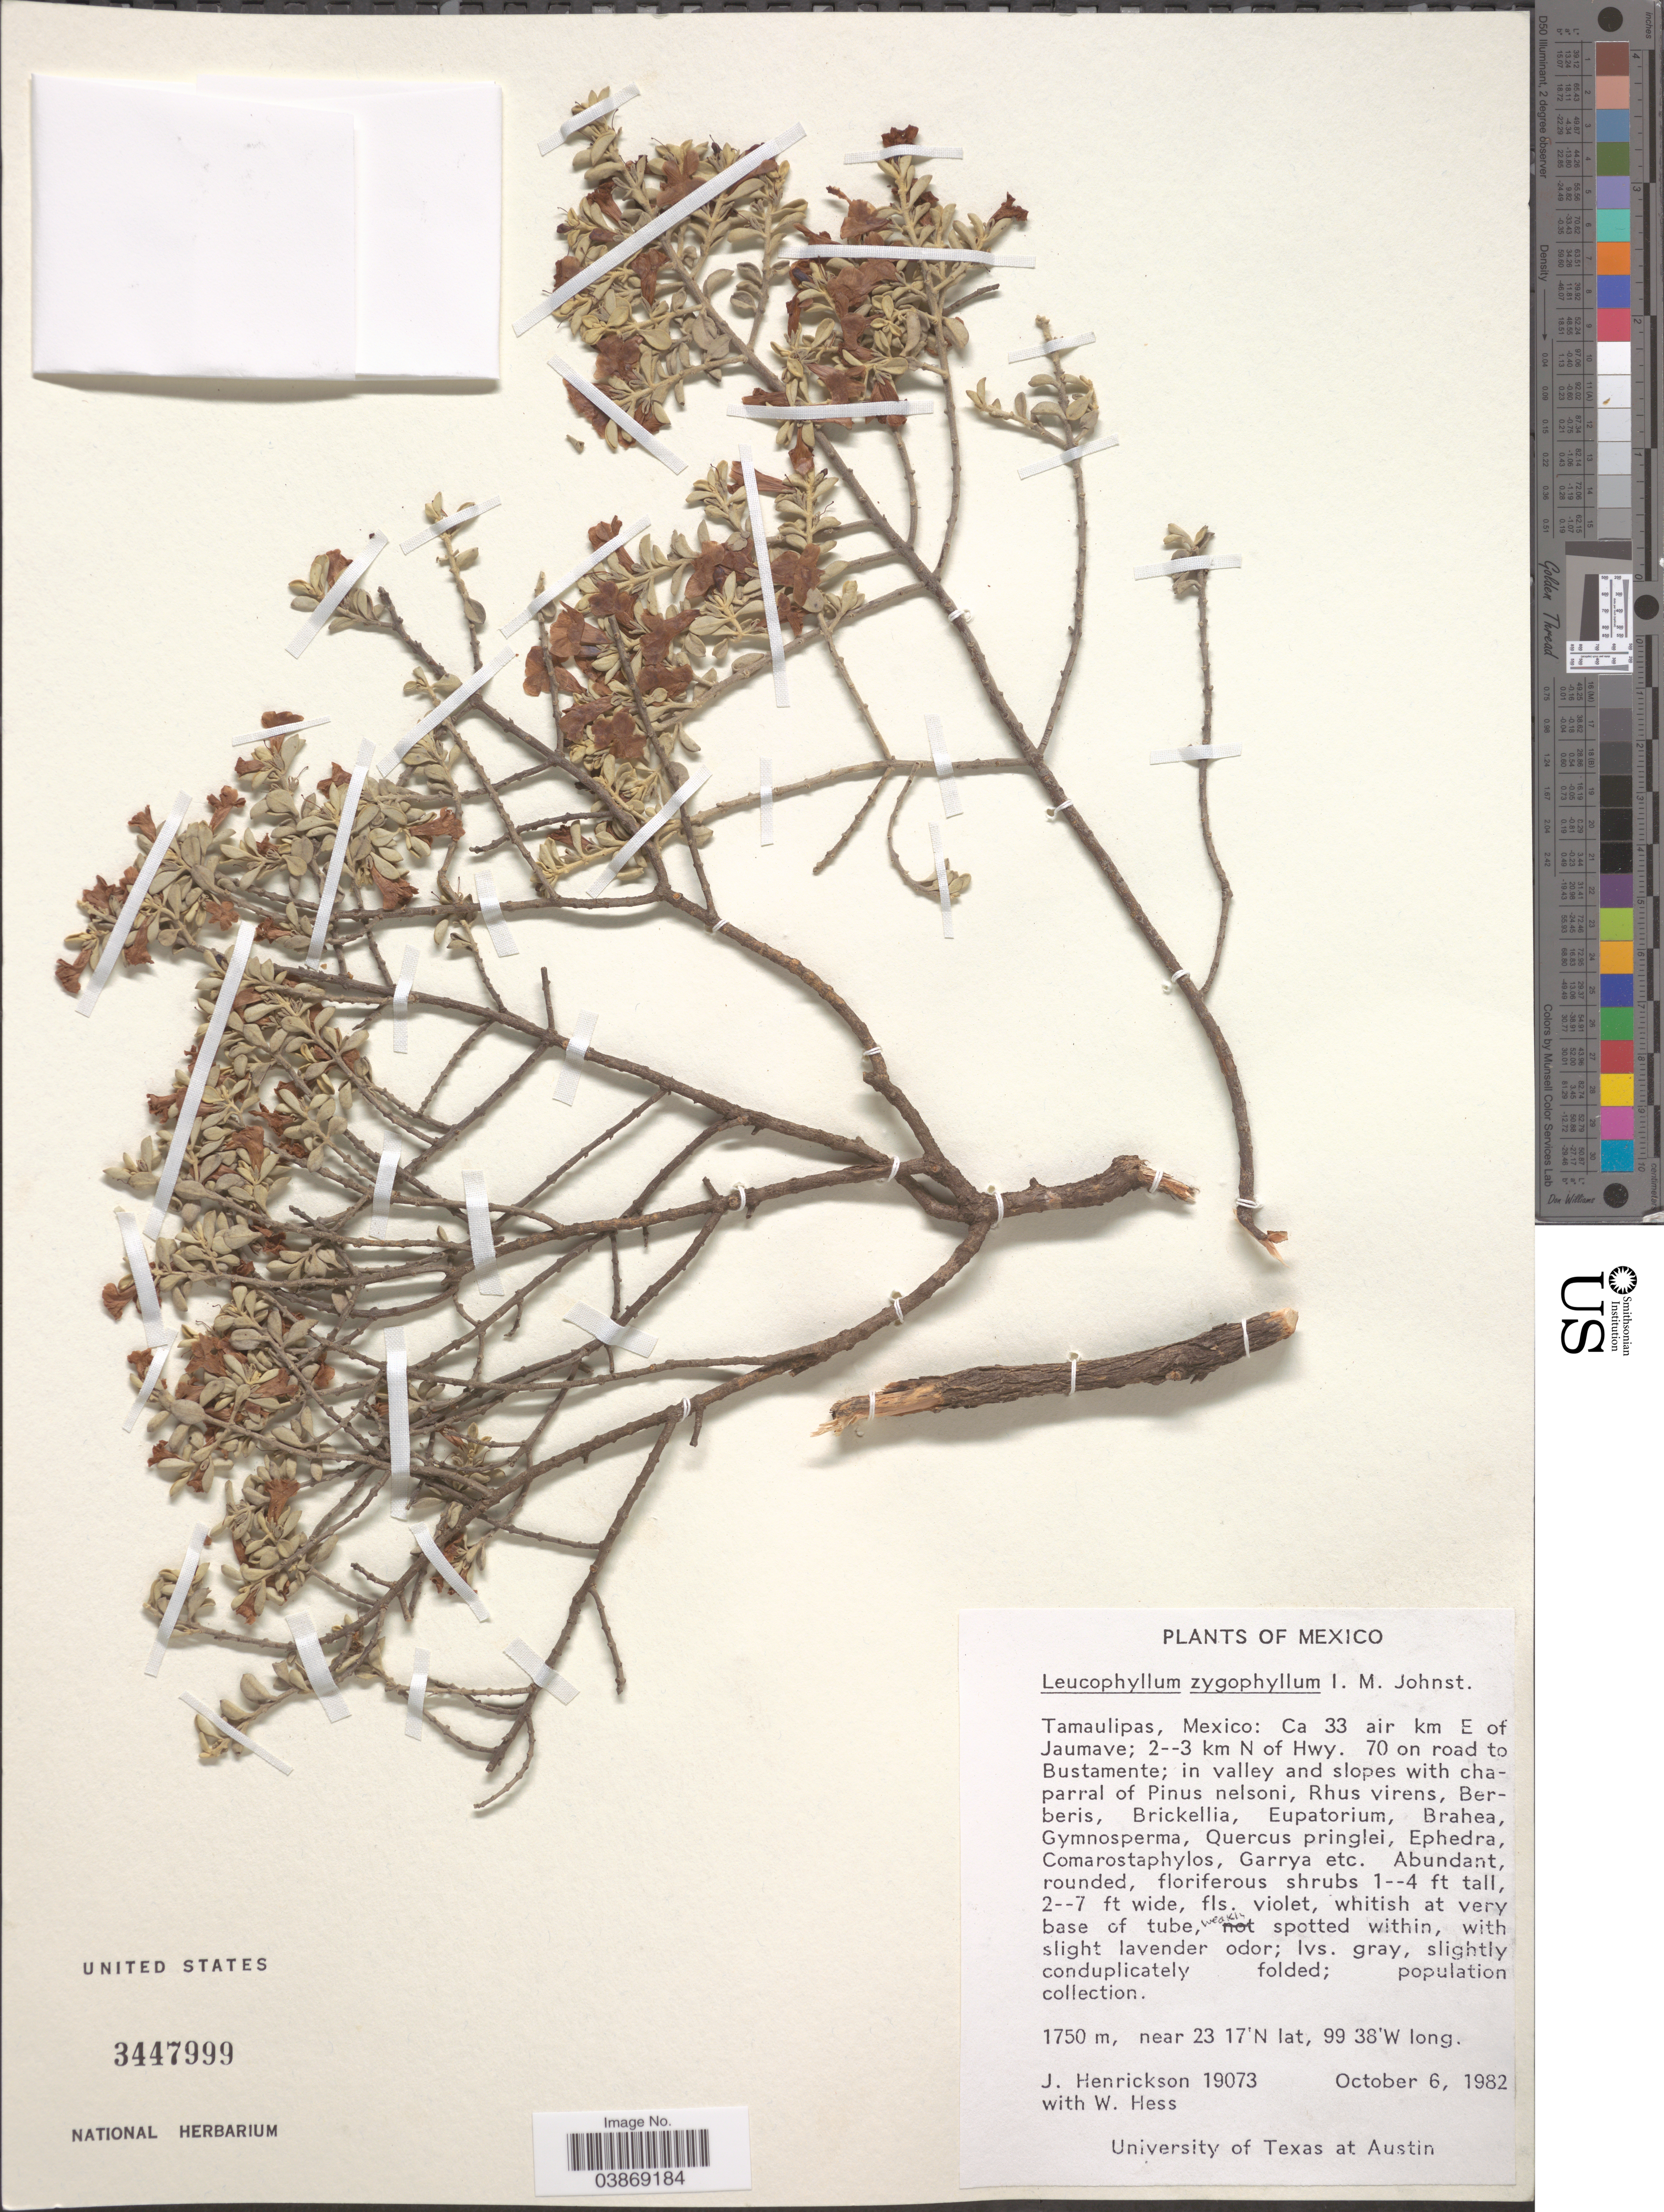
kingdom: Plantae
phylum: Tracheophyta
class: Magnoliopsida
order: Lamiales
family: Scrophulariaceae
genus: Leucophyllum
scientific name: Leucophyllum zygophyllum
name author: I.M. Johnst.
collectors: J. Henrickson & W. Hess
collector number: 19073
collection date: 1982-10-06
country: Mexico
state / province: Tamaulipas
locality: Ca 33 air km e of Jaumave; 2--3 km N of Hwy. 70 on road to Bustamente.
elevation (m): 1750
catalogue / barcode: US 3447999